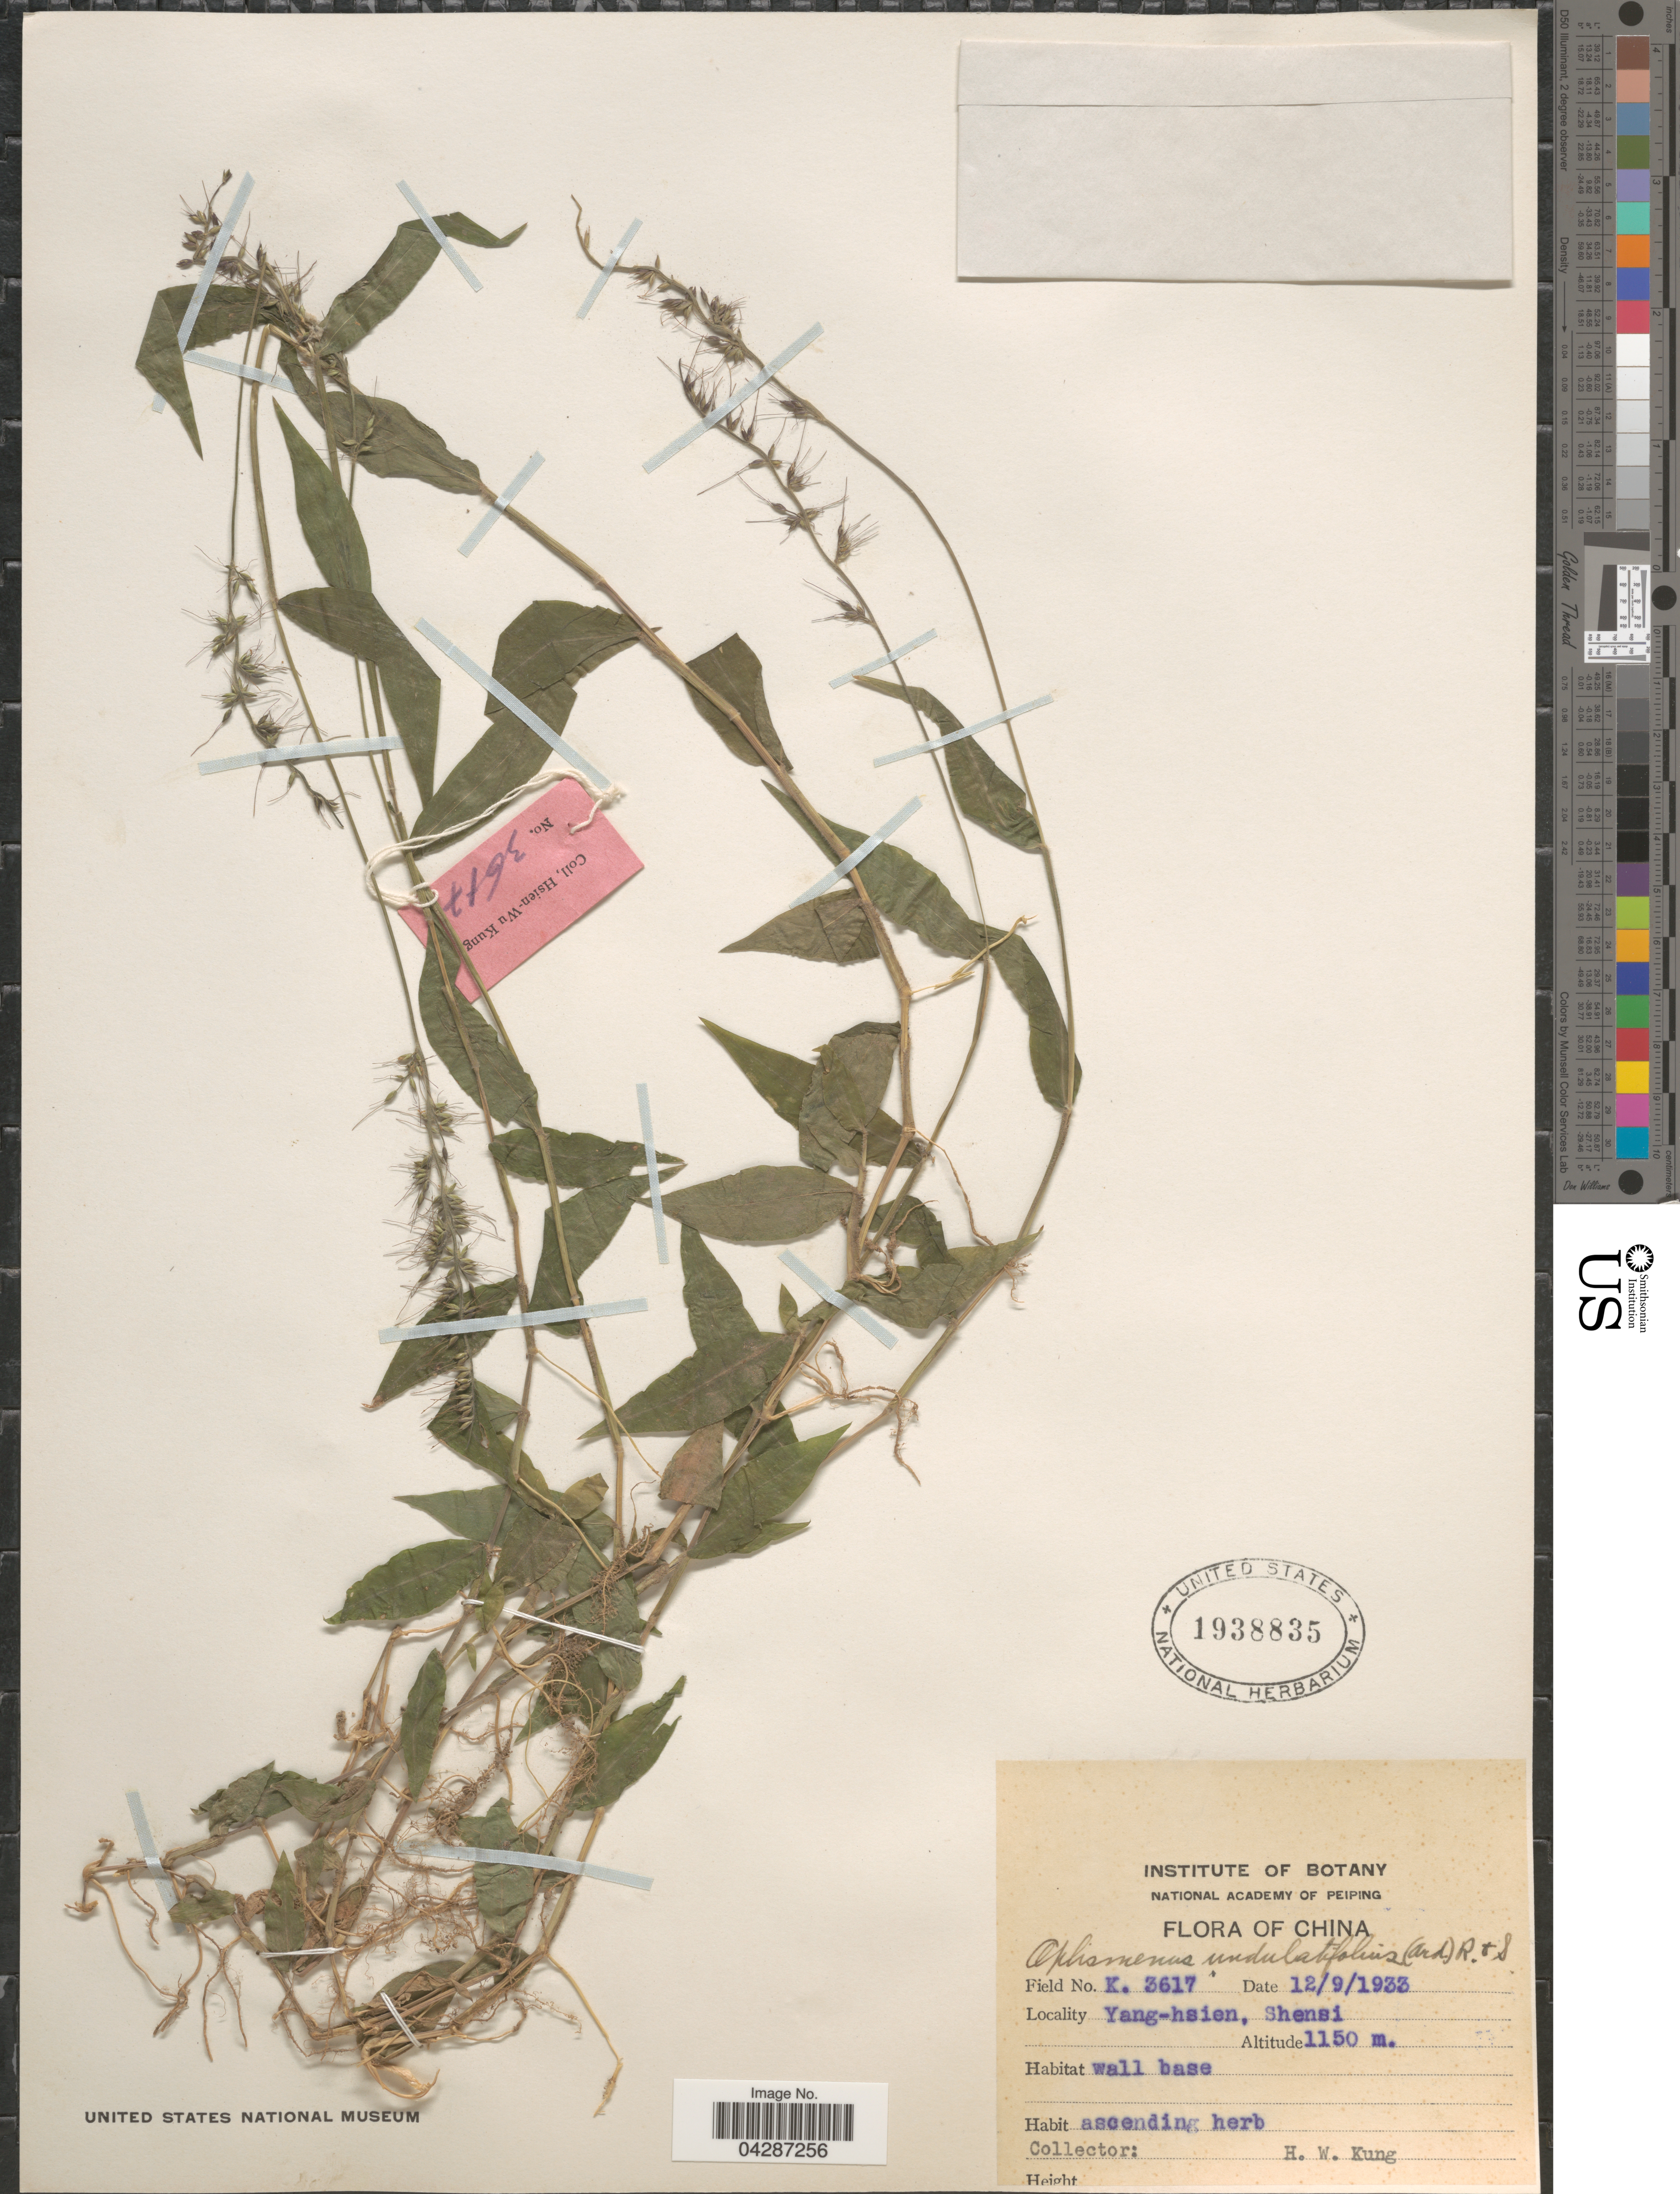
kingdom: Plantae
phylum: Tracheophyta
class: Liliopsida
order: Poales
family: Poaceae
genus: Oplismenus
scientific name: Oplismenus undulatifolius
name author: (Ard.) P. Beauv.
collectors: H. Kung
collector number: K3617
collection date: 1933-09-12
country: China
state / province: Shaanxi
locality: Yang-hsien, Shensi.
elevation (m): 1150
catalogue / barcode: US 1938835